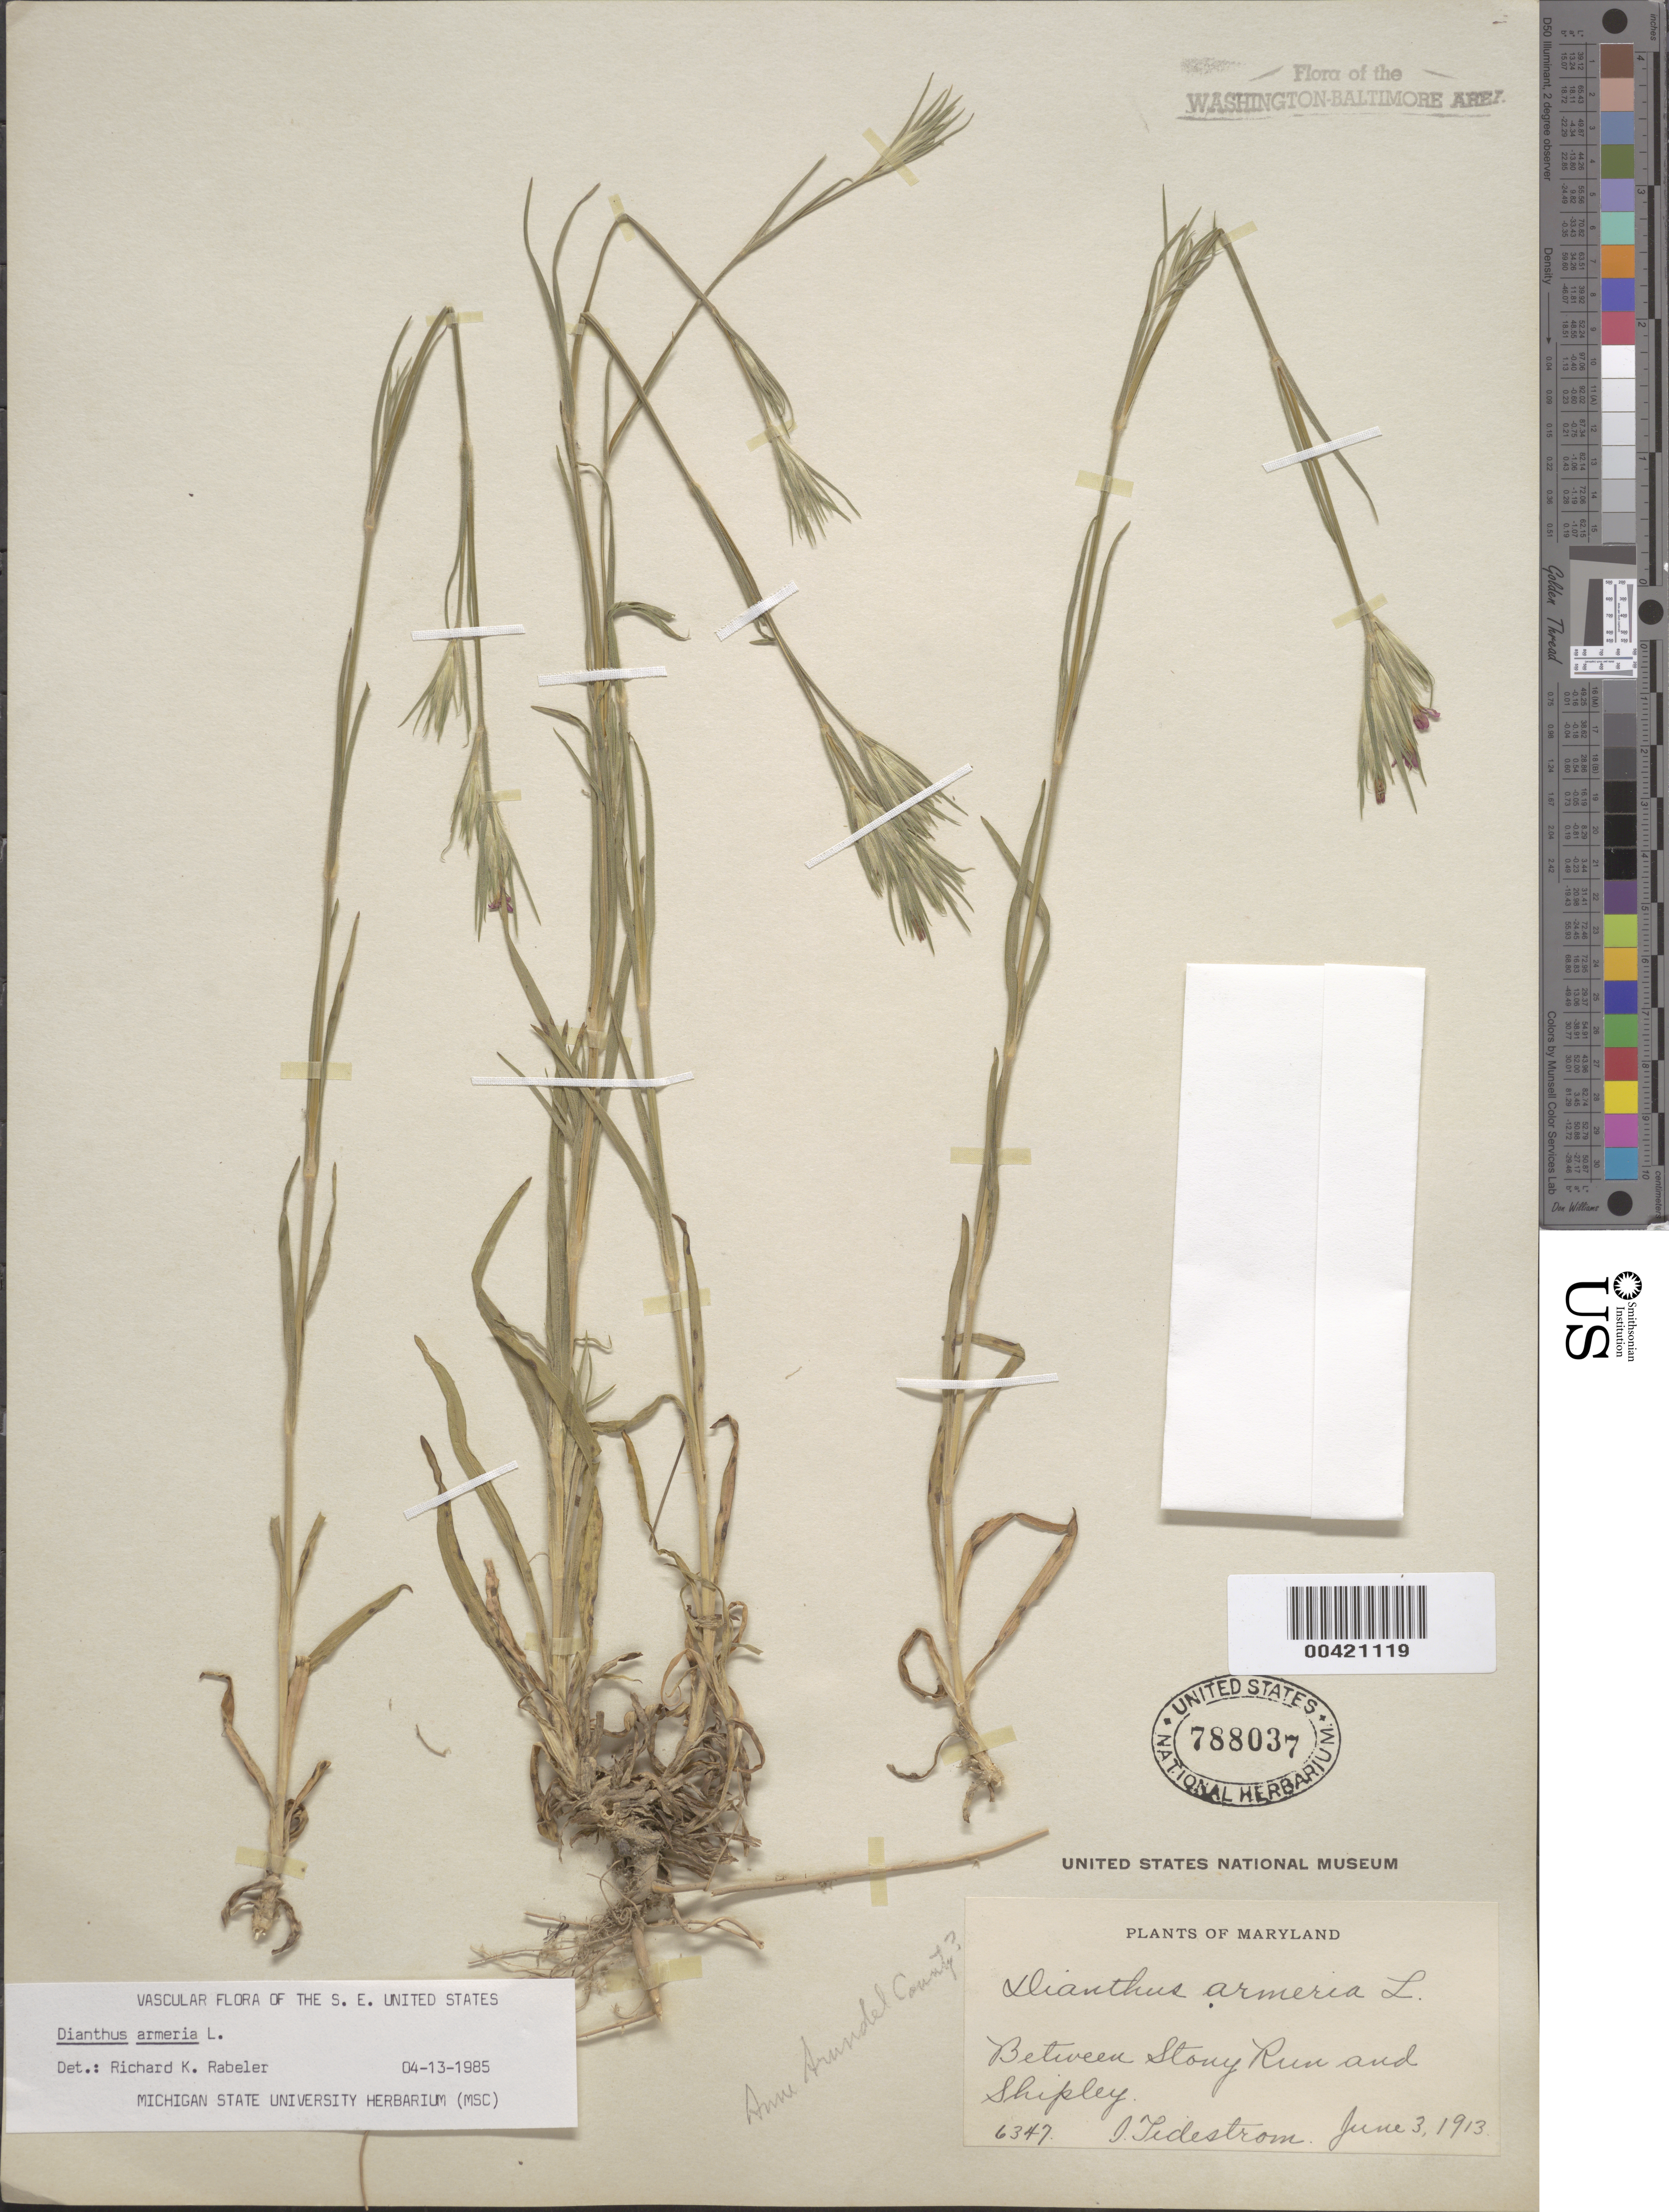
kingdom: Plantae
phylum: Tracheophyta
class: Magnoliopsida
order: Caryophyllales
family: Caryophyllaceae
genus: Dianthus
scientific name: Dianthus armeria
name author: L.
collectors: I. F. Tidestrom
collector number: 6347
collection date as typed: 03 Jun 1913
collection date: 1913-06-03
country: United States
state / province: Maryland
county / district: Anne Arundel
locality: between Stony Run and Shipley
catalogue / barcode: US 788037